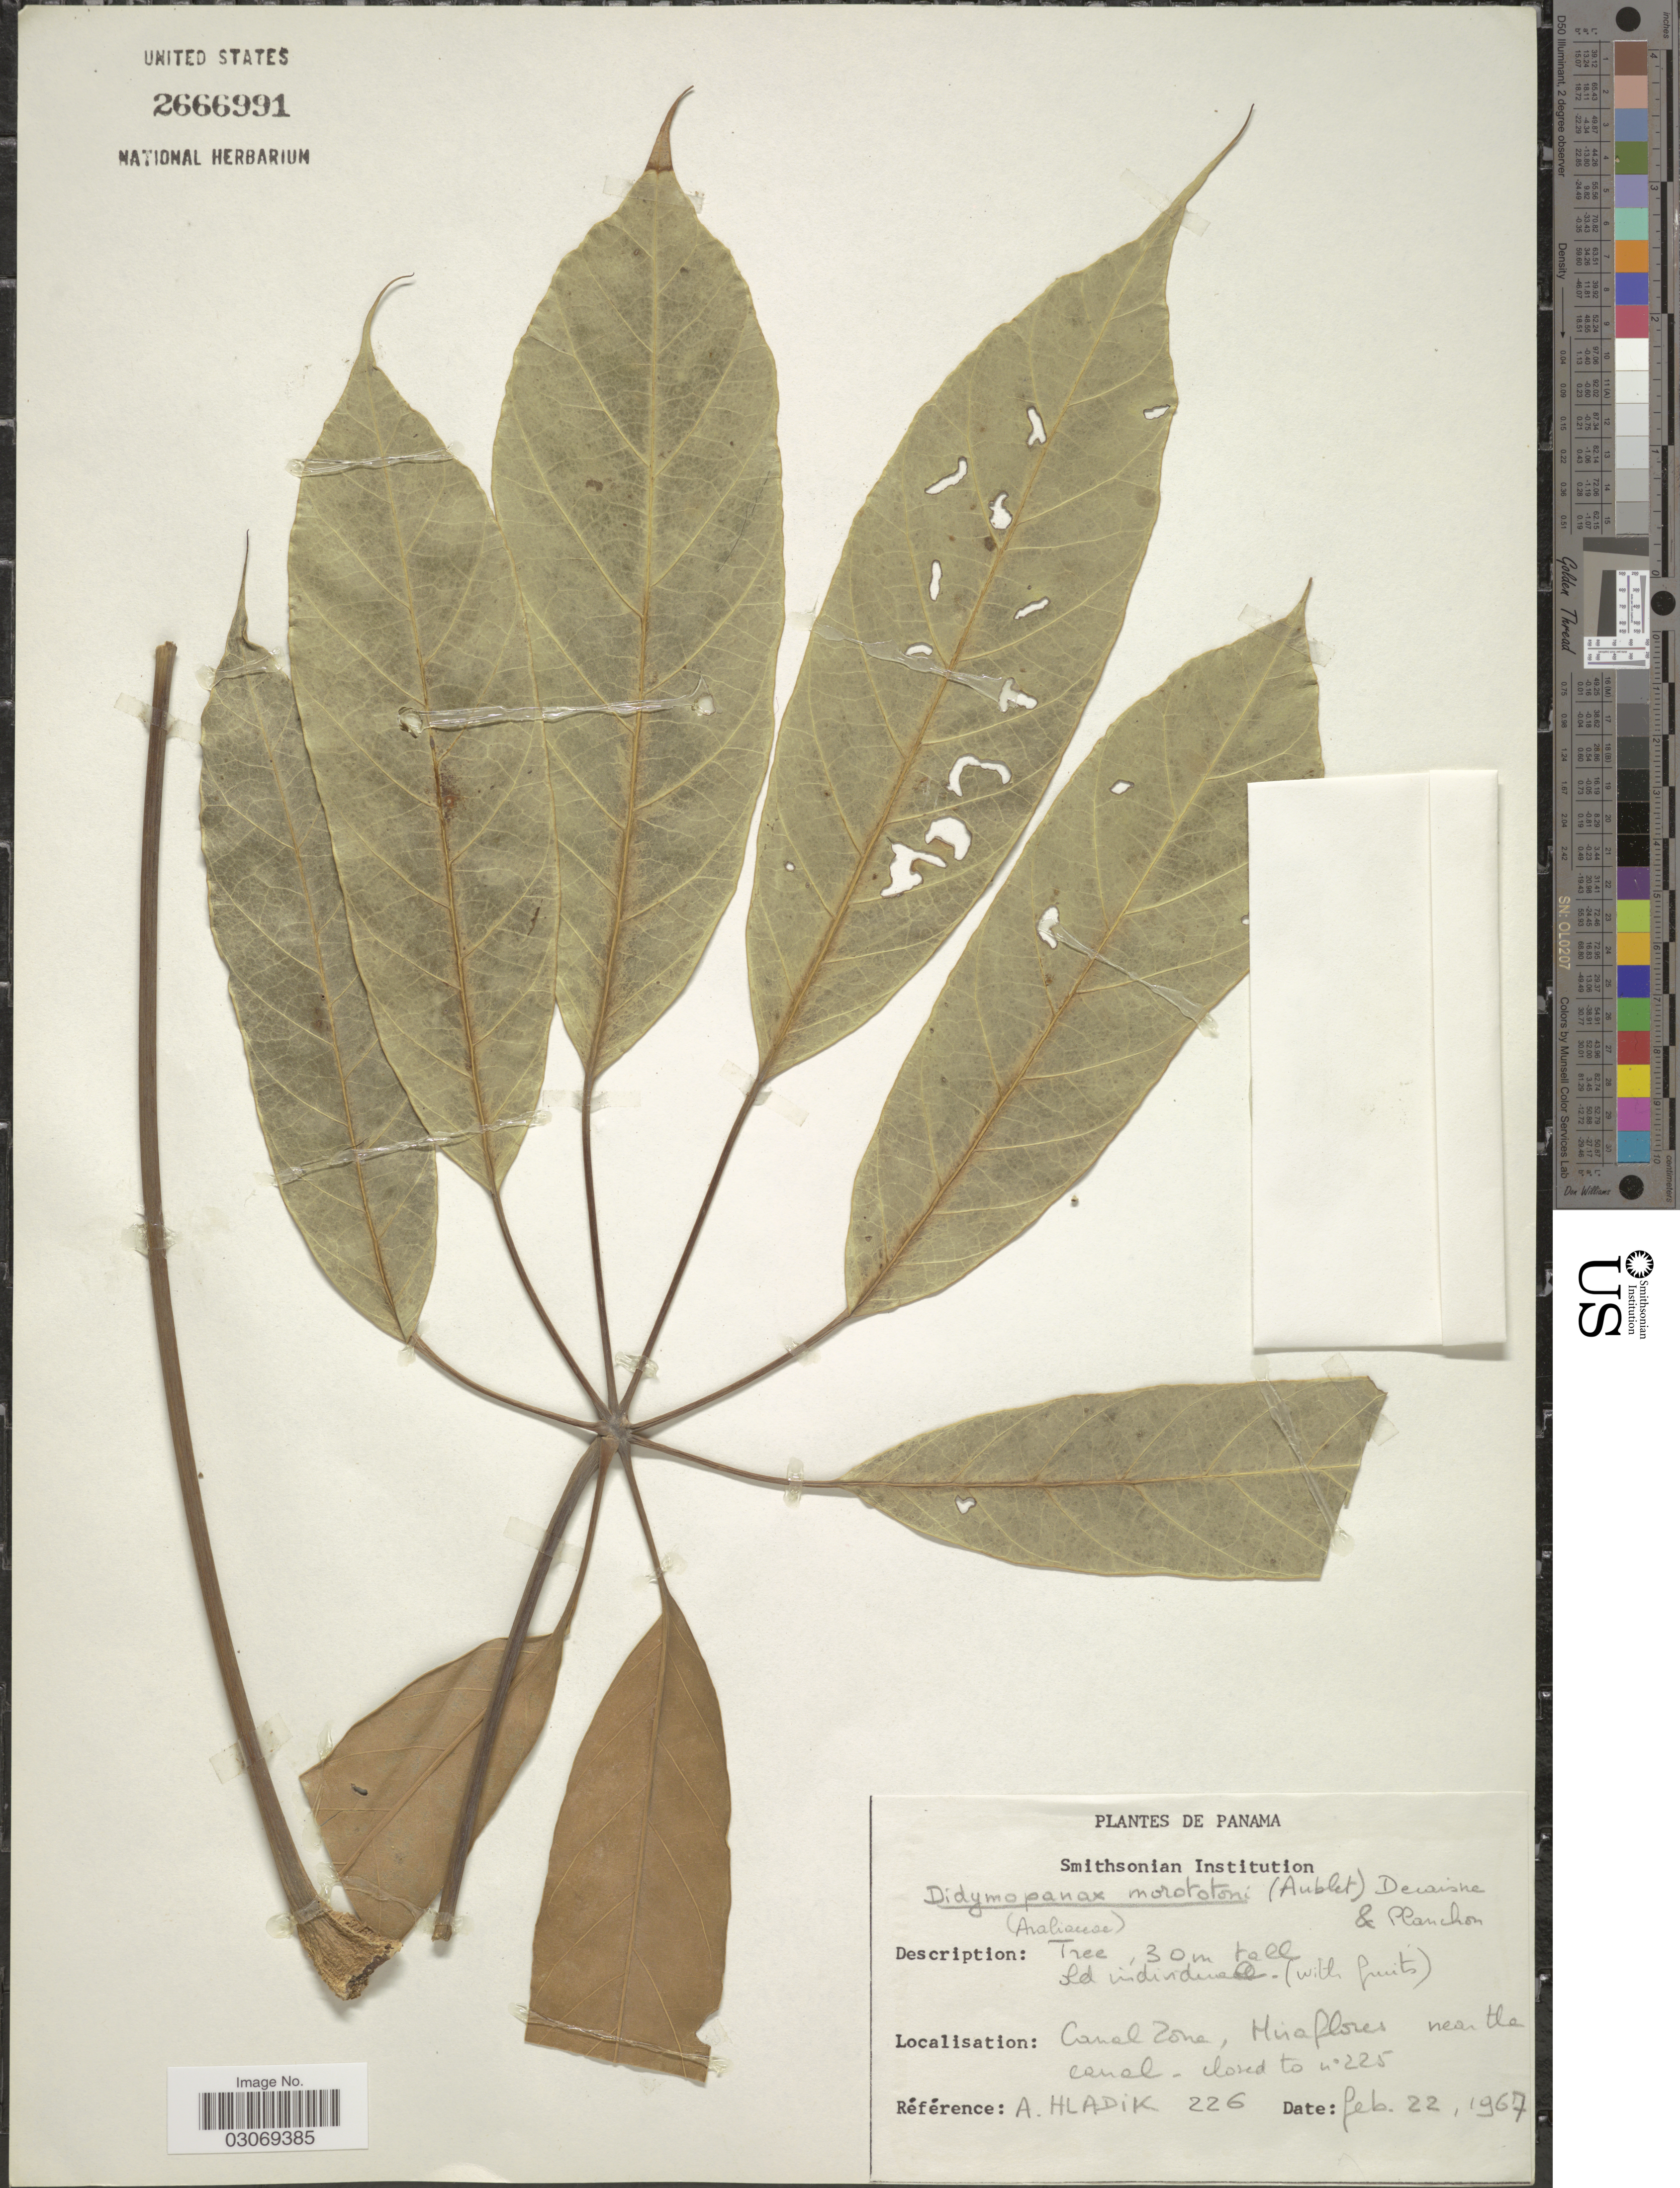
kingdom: Plantae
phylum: Tracheophyta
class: Magnoliopsida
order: Apiales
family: Araliaceae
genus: Schefflera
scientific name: Schefflera morototoni (Aubl.) Maguire, Steyerm. & Frodin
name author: (Aubl.) Maguire et al.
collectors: A. Hladik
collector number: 226?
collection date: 1967-02-22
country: Panama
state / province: Panamá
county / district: Canal Zone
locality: Canal Zone, Miraflores near the canal- close to n°225.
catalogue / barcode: US 2666991